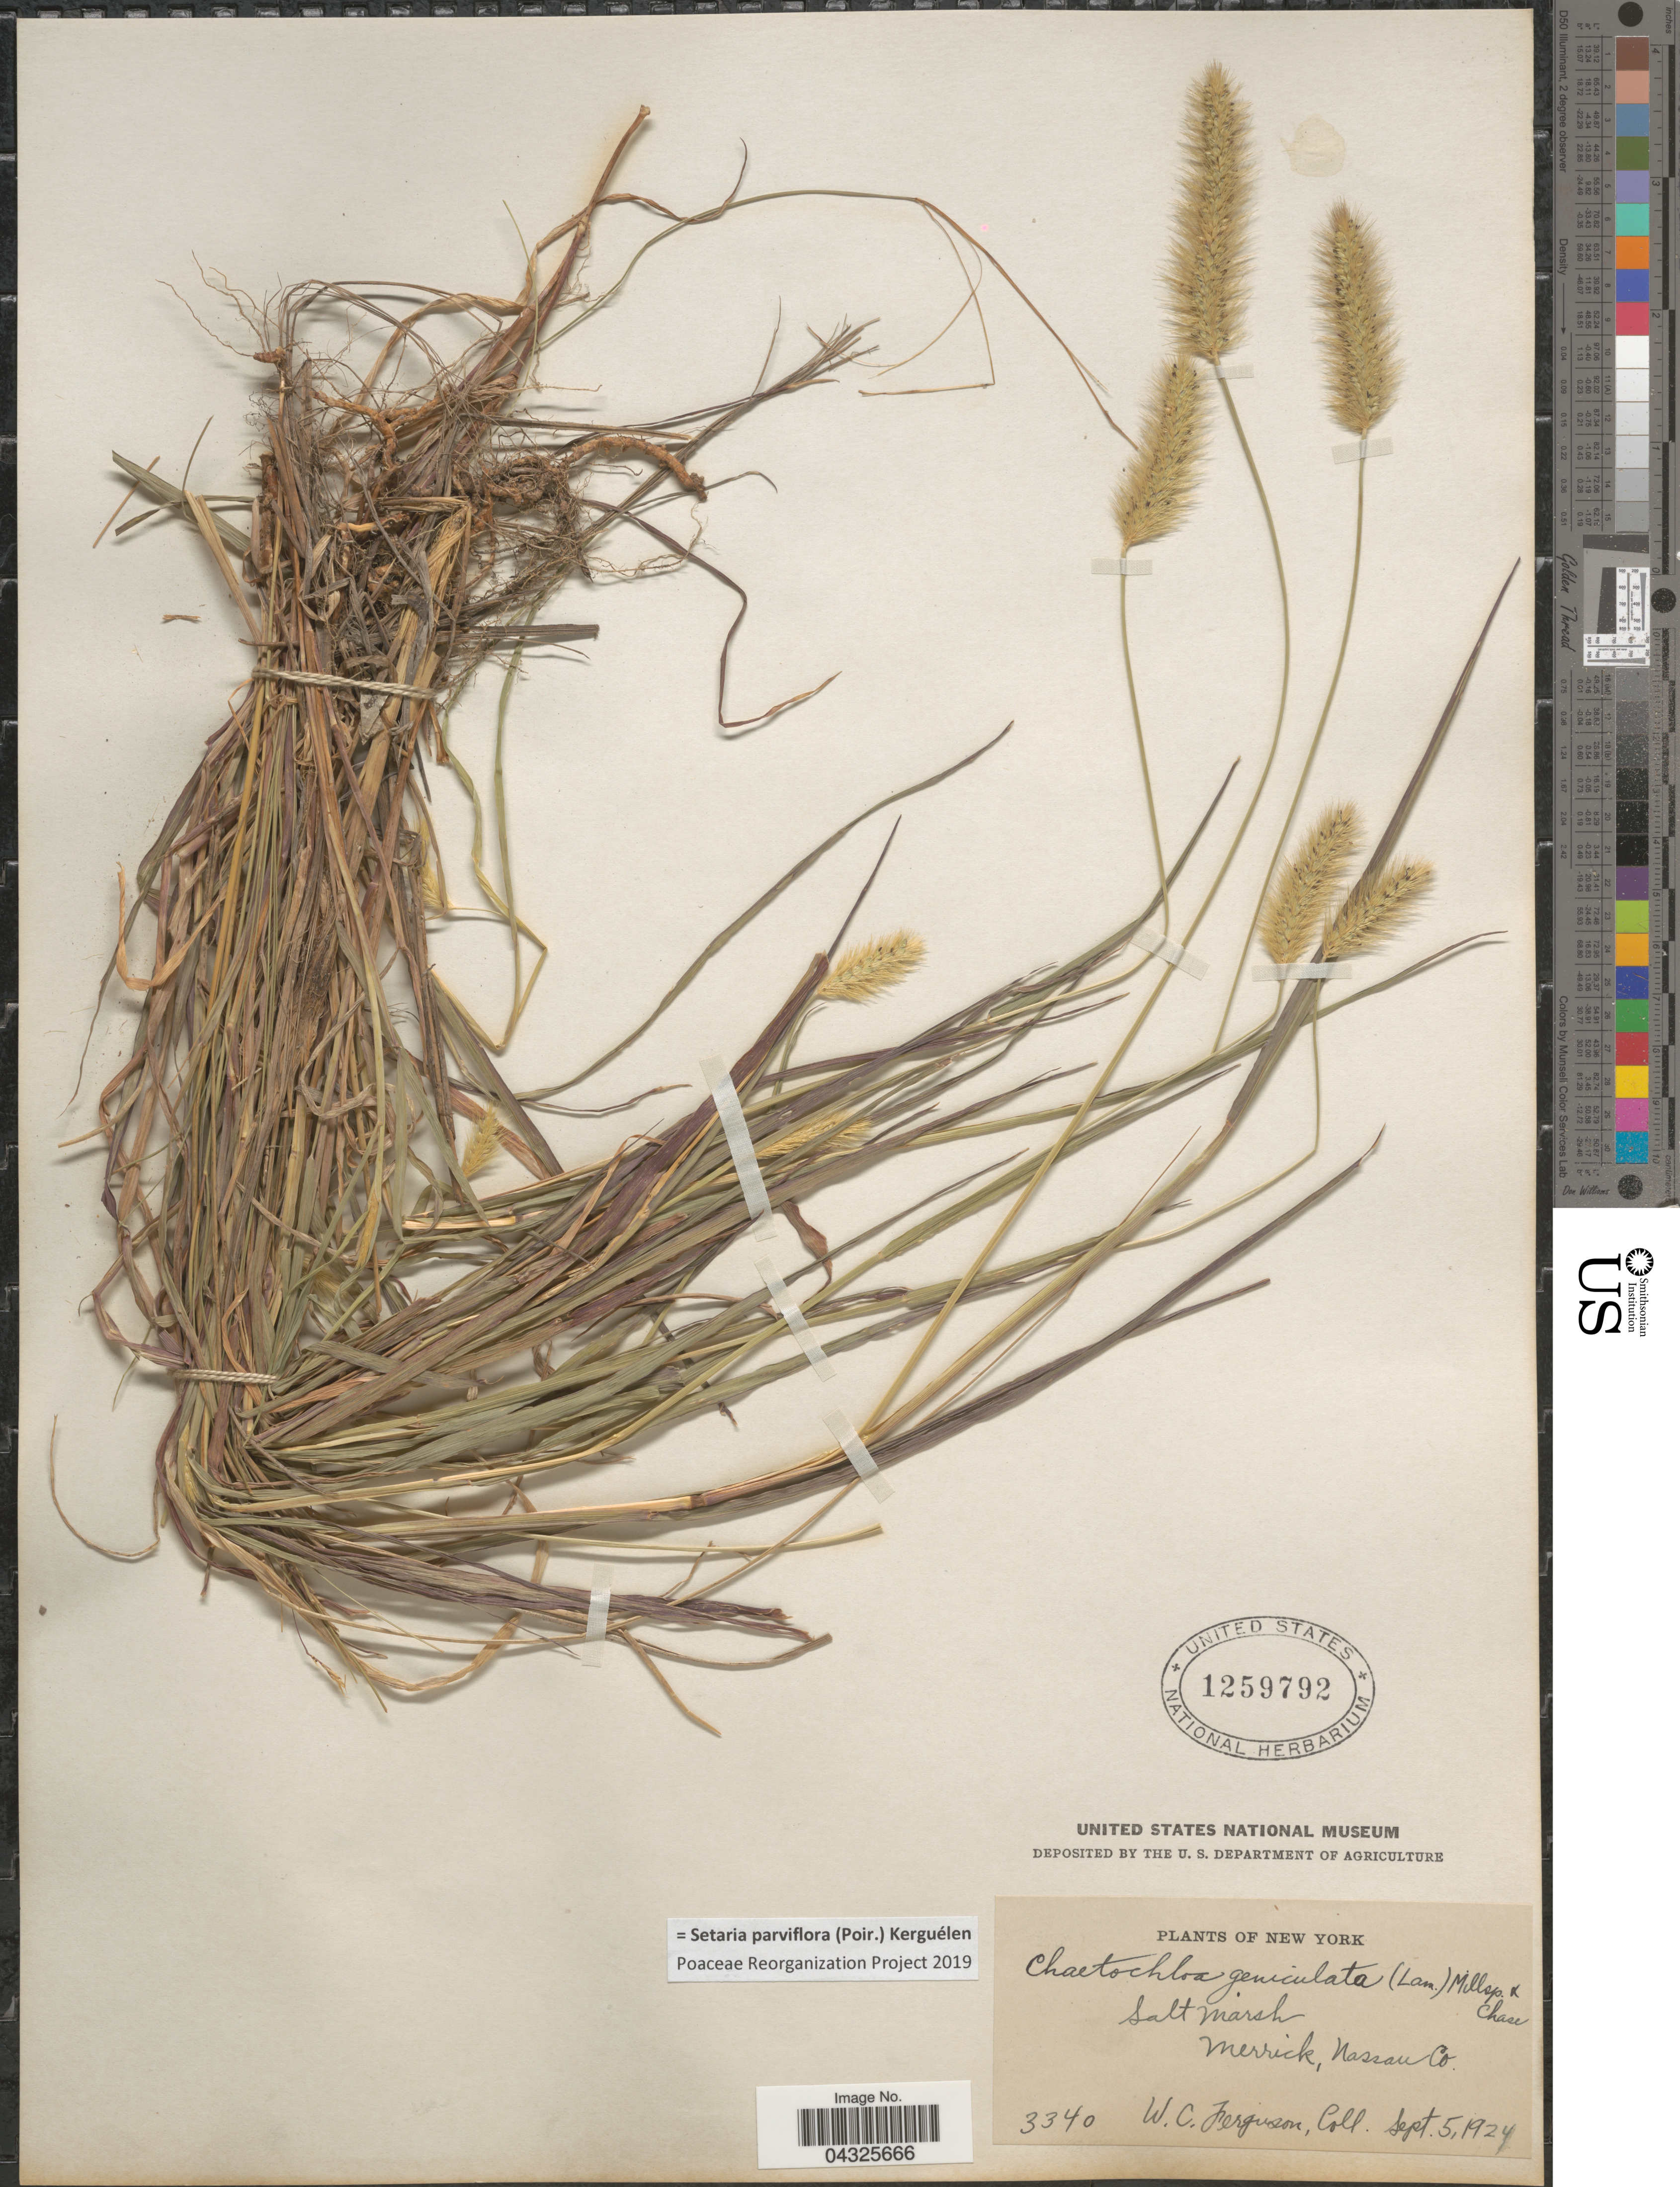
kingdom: Plantae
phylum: Tracheophyta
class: Liliopsida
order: Poales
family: Poaceae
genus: Setaria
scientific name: Setaria parviflora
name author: (Poir.) Kerguélen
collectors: W. Ferguson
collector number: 3340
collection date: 1924-09-05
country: United States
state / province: New York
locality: Merrick, Nassau Co.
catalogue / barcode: US 1259792